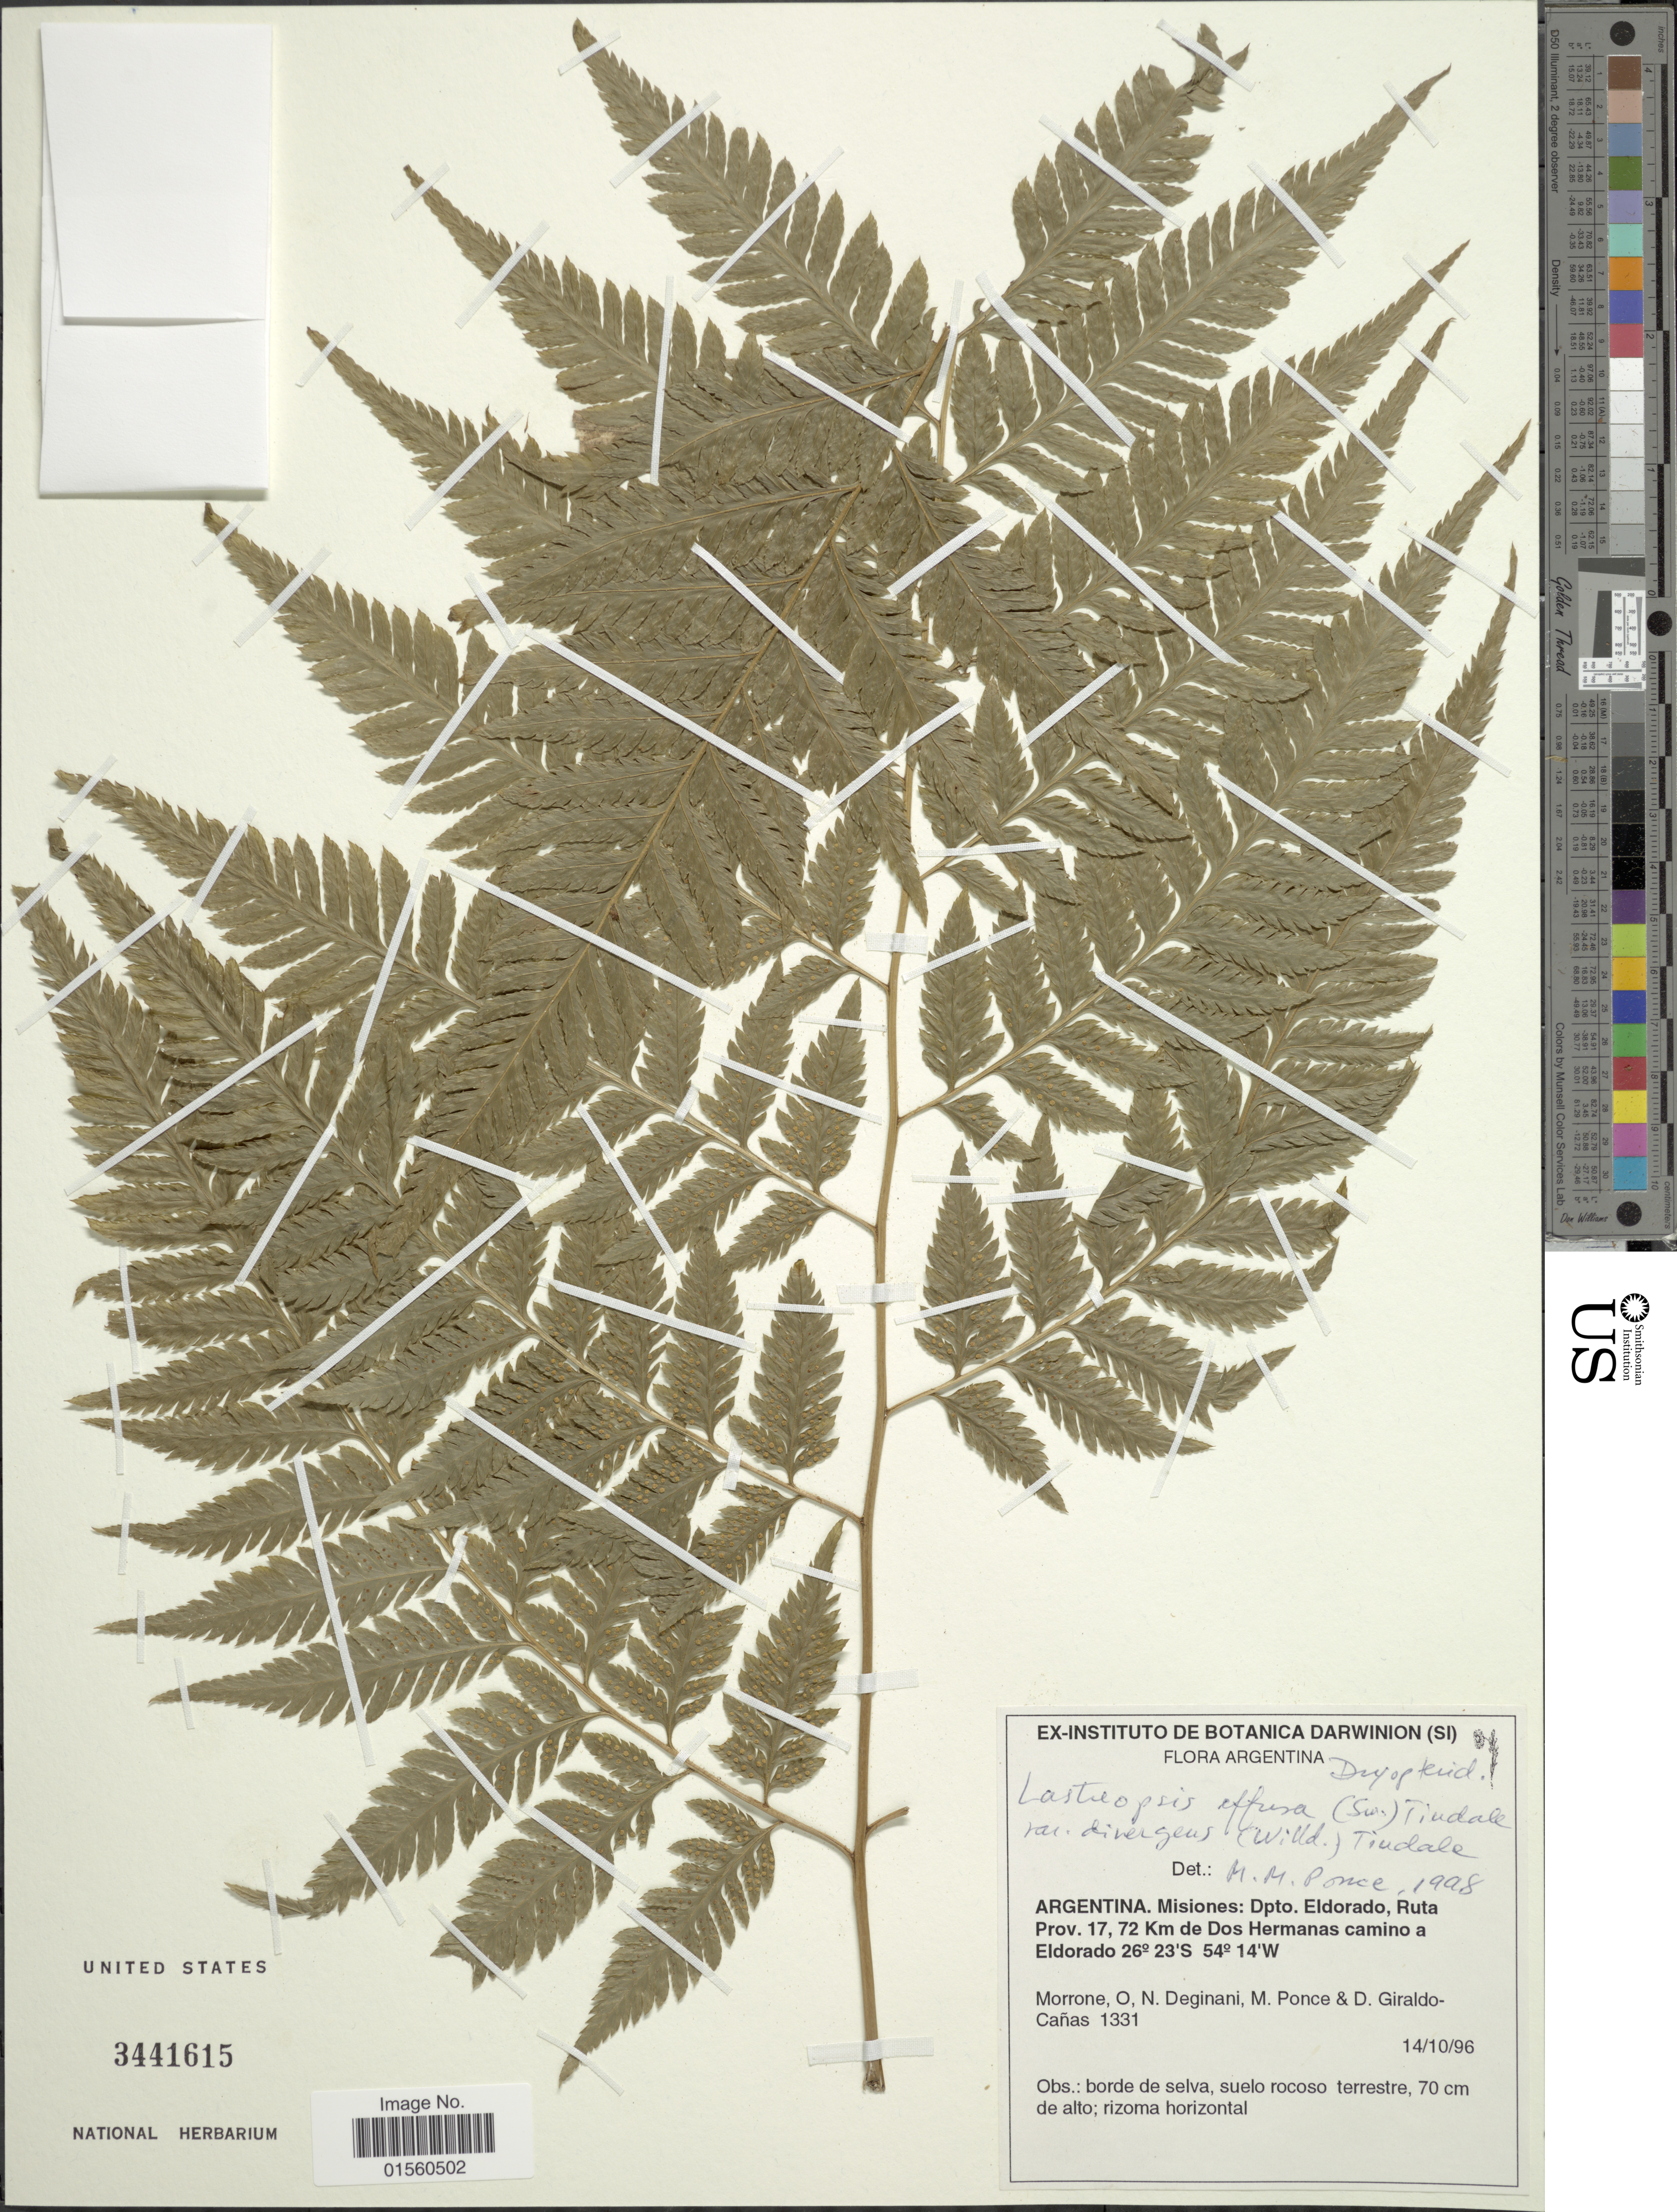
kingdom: Plantae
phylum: Tracheophyta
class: Polypodiopsida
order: Polypodiales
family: Dryopteridaceae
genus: Parapolystichum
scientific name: Parapolystichum effusum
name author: (Sw.) Ching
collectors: O. N. Morrone, M. Deginani, Ponce & D. A. Giraldo-Cañas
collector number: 1331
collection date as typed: Transcribed d/m/y: 14/10/96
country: Argentina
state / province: Misiones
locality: Misiones: Dpto. Eldorado, Ruta Prov. 17, 72 km de Dos Hermanas camino a Eldorado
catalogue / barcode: US 3441615